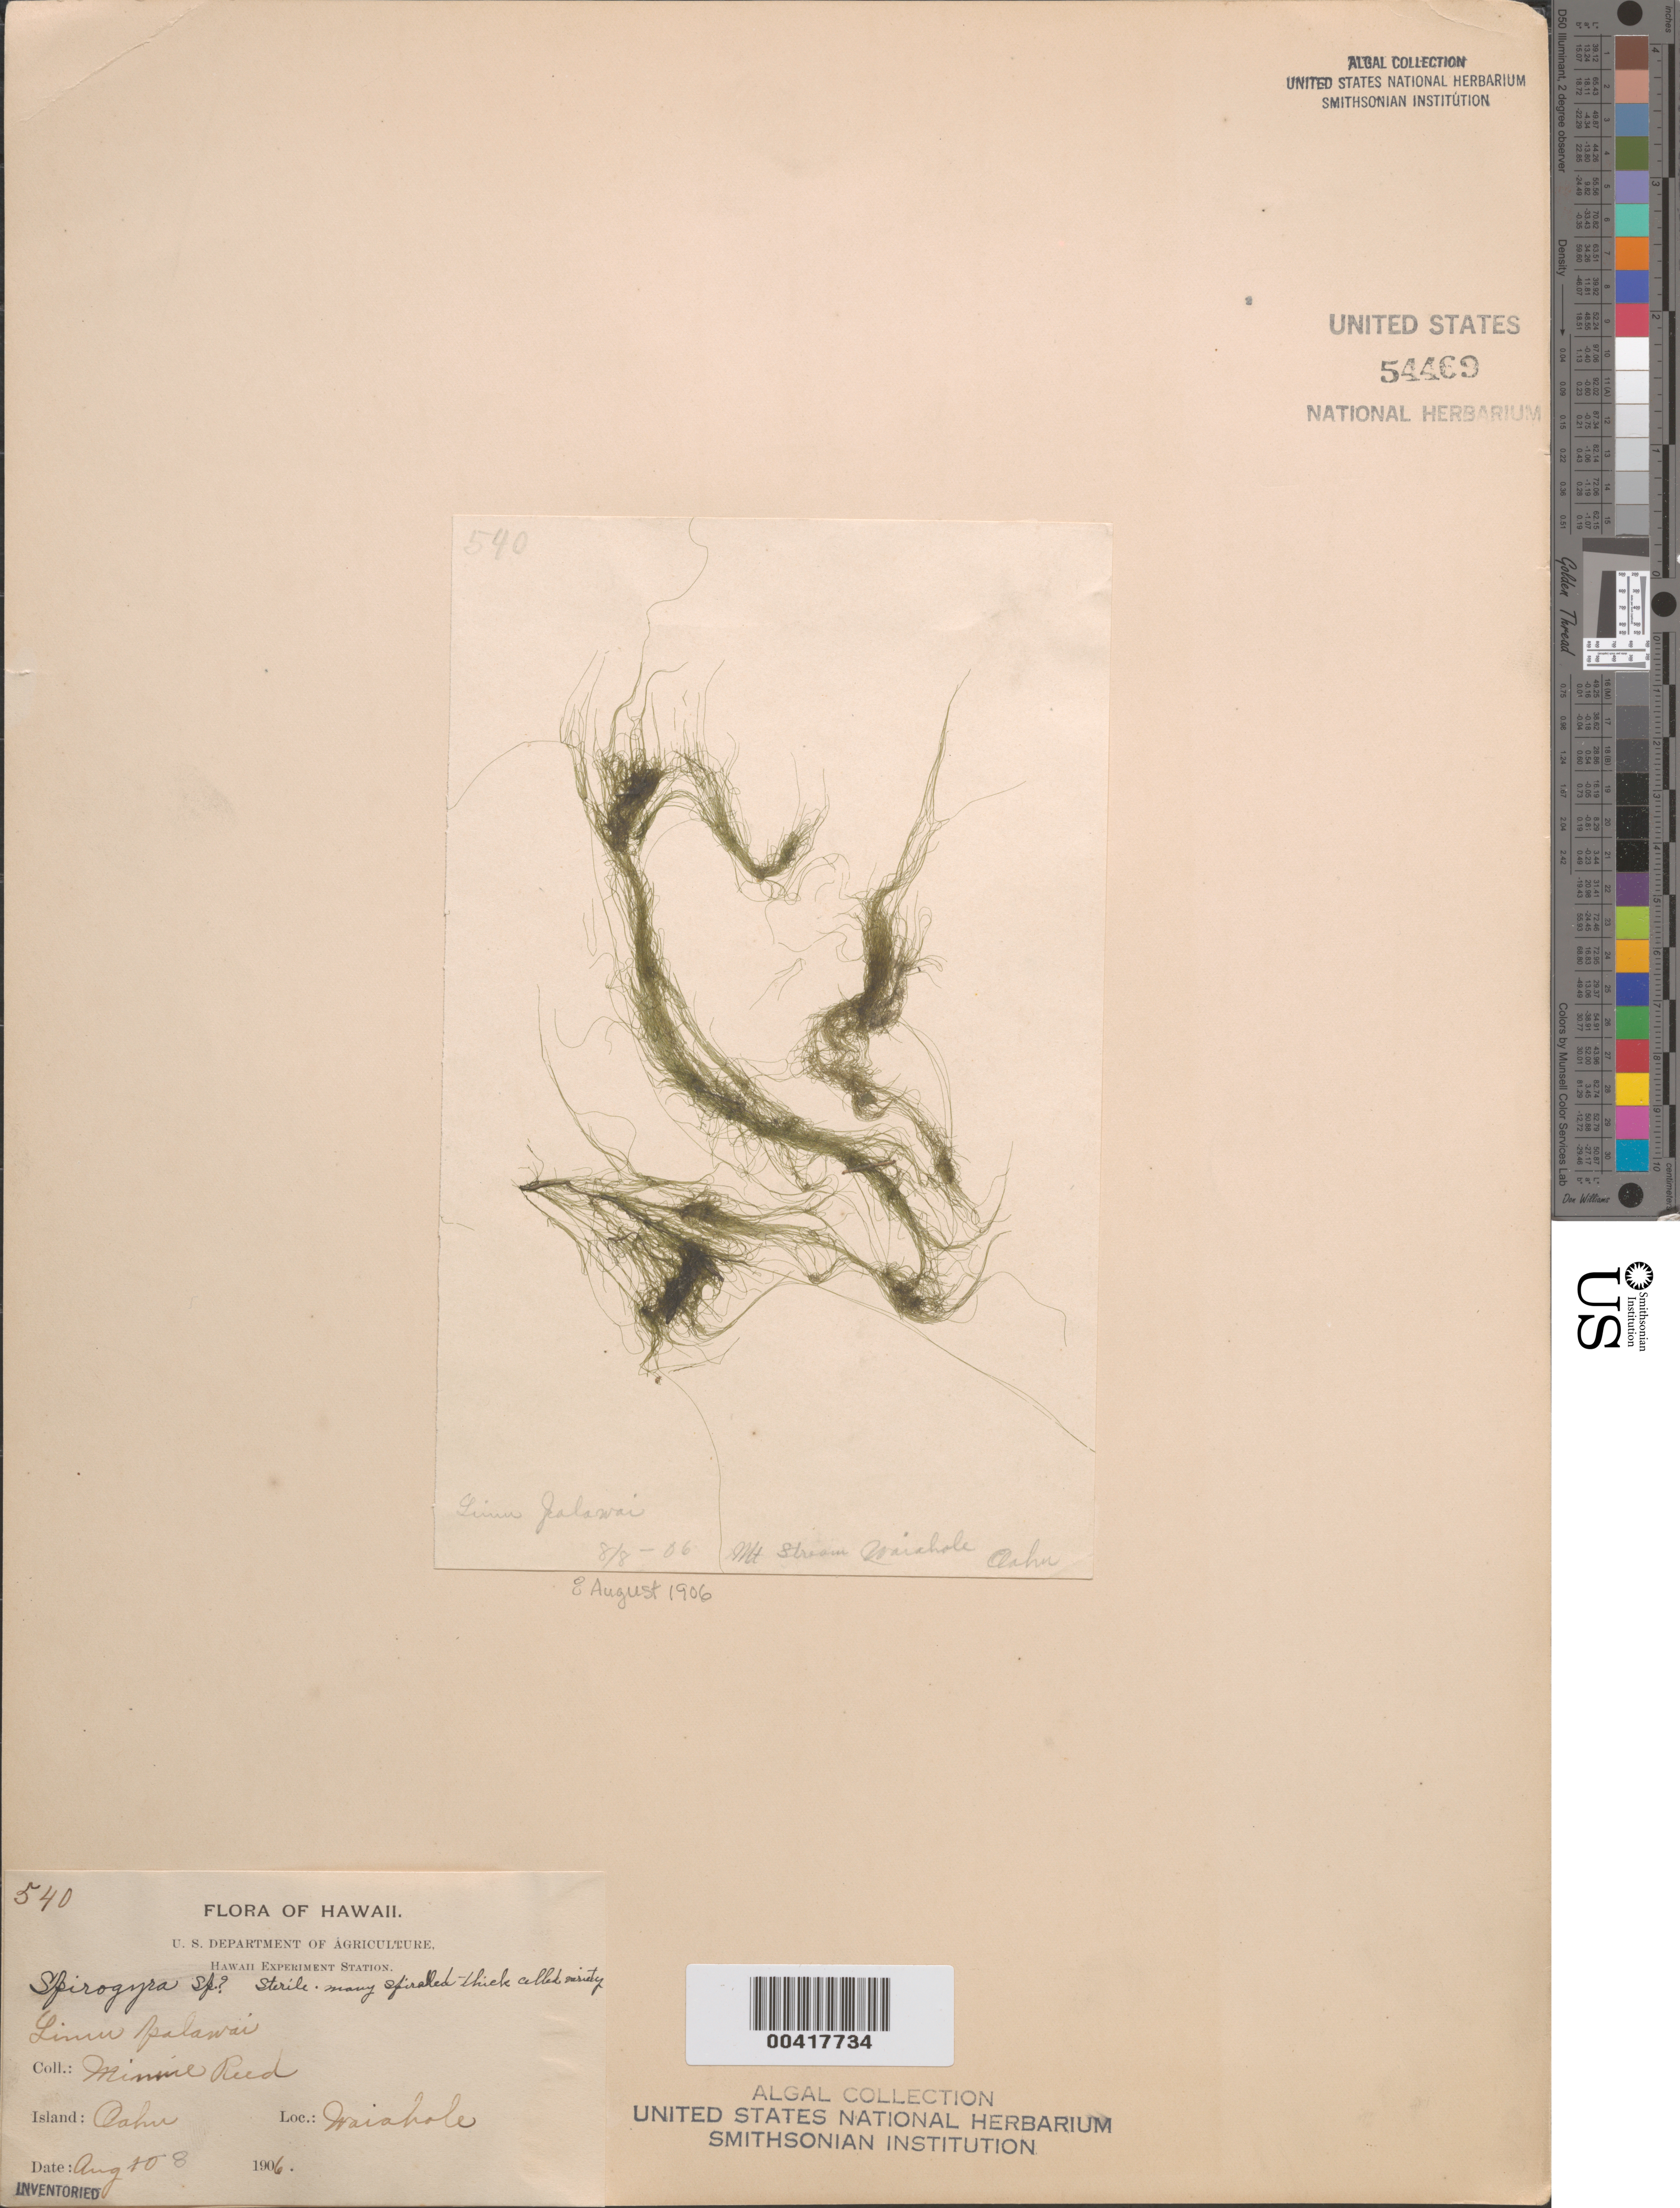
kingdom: Plantae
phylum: Charophyta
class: Zygnematophyceae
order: Zygnematales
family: Zygnemataceae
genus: Spirogyra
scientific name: Spirogyra sp.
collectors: M. Reed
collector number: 540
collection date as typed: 08 Aug 1906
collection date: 1906-08-08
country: United States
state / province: Hawaii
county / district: Honolulu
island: Oahu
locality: Waiahole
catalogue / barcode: US 54469